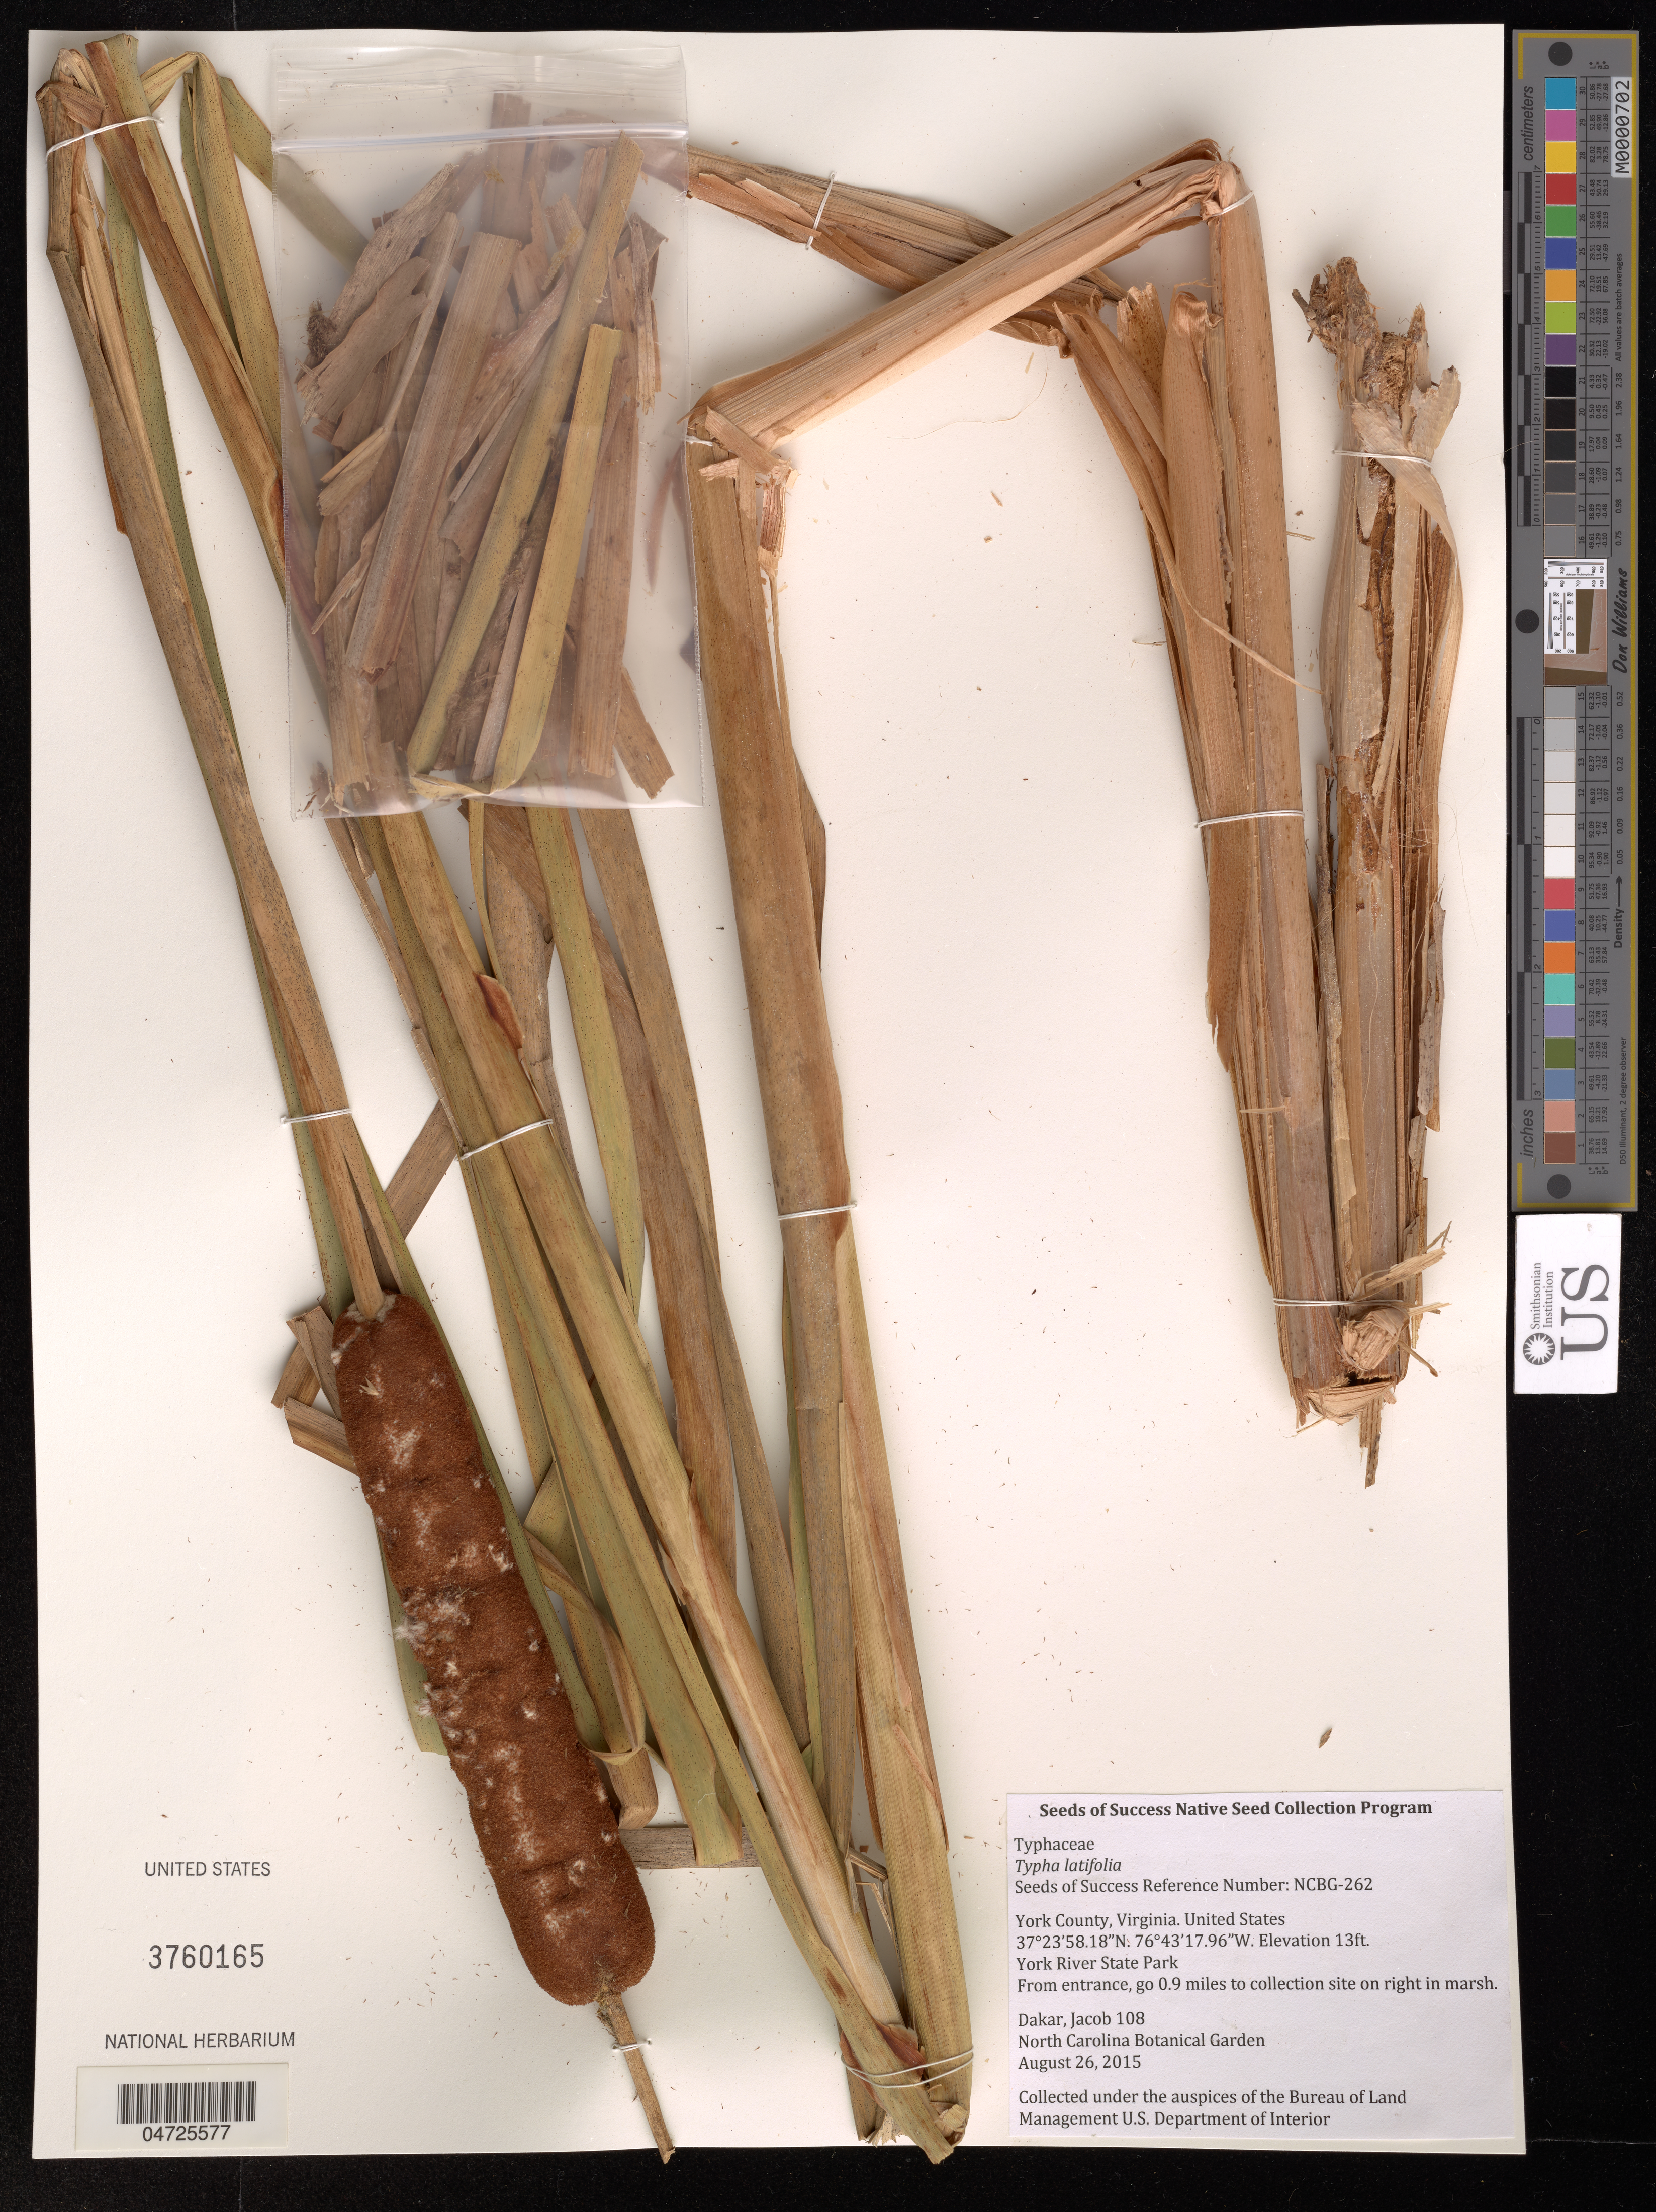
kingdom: Plantae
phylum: Tracheophyta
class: Liliopsida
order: Poales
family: Typhaceae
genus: Typha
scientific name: Typha latifolia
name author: L.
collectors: J. Dakar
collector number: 108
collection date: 2015-08-26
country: United States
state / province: Virginia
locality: York County. York River State Park. From entrance, go 0.9 miles to collection site on right in marsh.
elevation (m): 4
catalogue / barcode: US 3760165